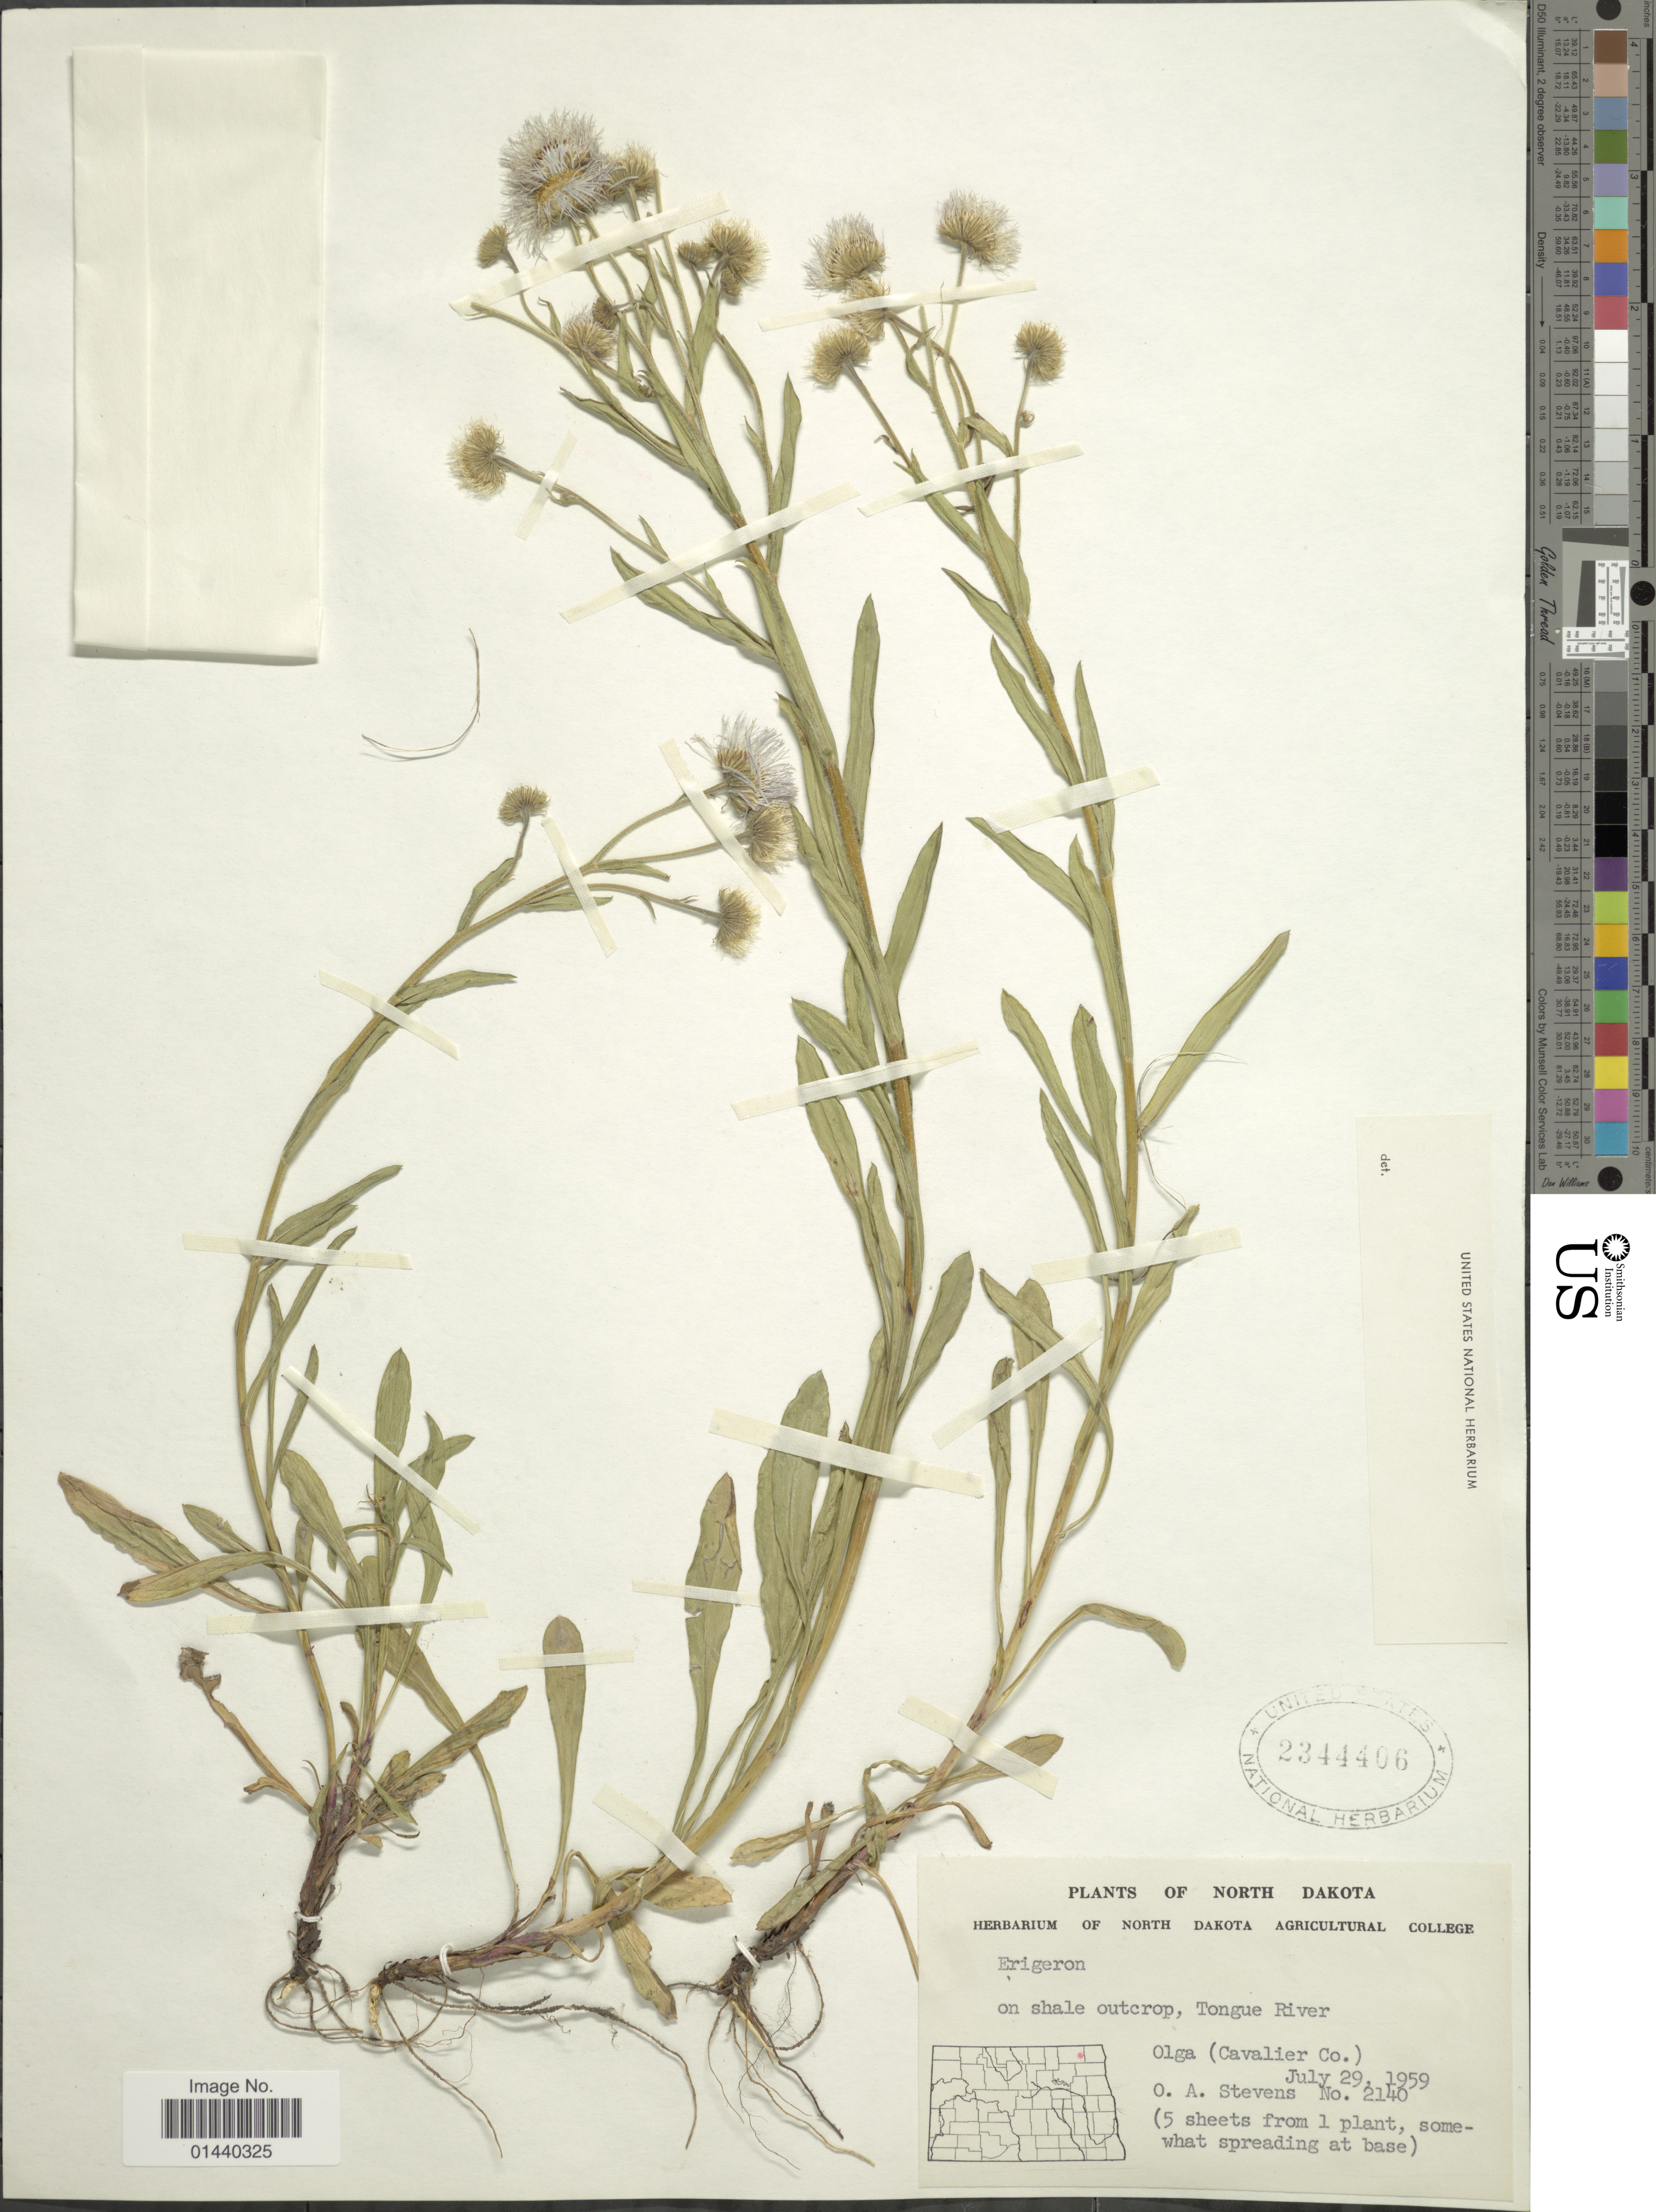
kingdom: Plantae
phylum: Tracheophyta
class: Magnoliopsida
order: Asterales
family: Asteraceae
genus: Erigeron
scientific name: Erigeron speciosus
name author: (Lindl.) DC.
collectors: O. A. Stevens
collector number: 2140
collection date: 1959-07-29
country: United States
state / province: North Dakota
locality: On shale outcrop, Tongue River. Olga (Cavalier Co.).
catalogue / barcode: US 2344406